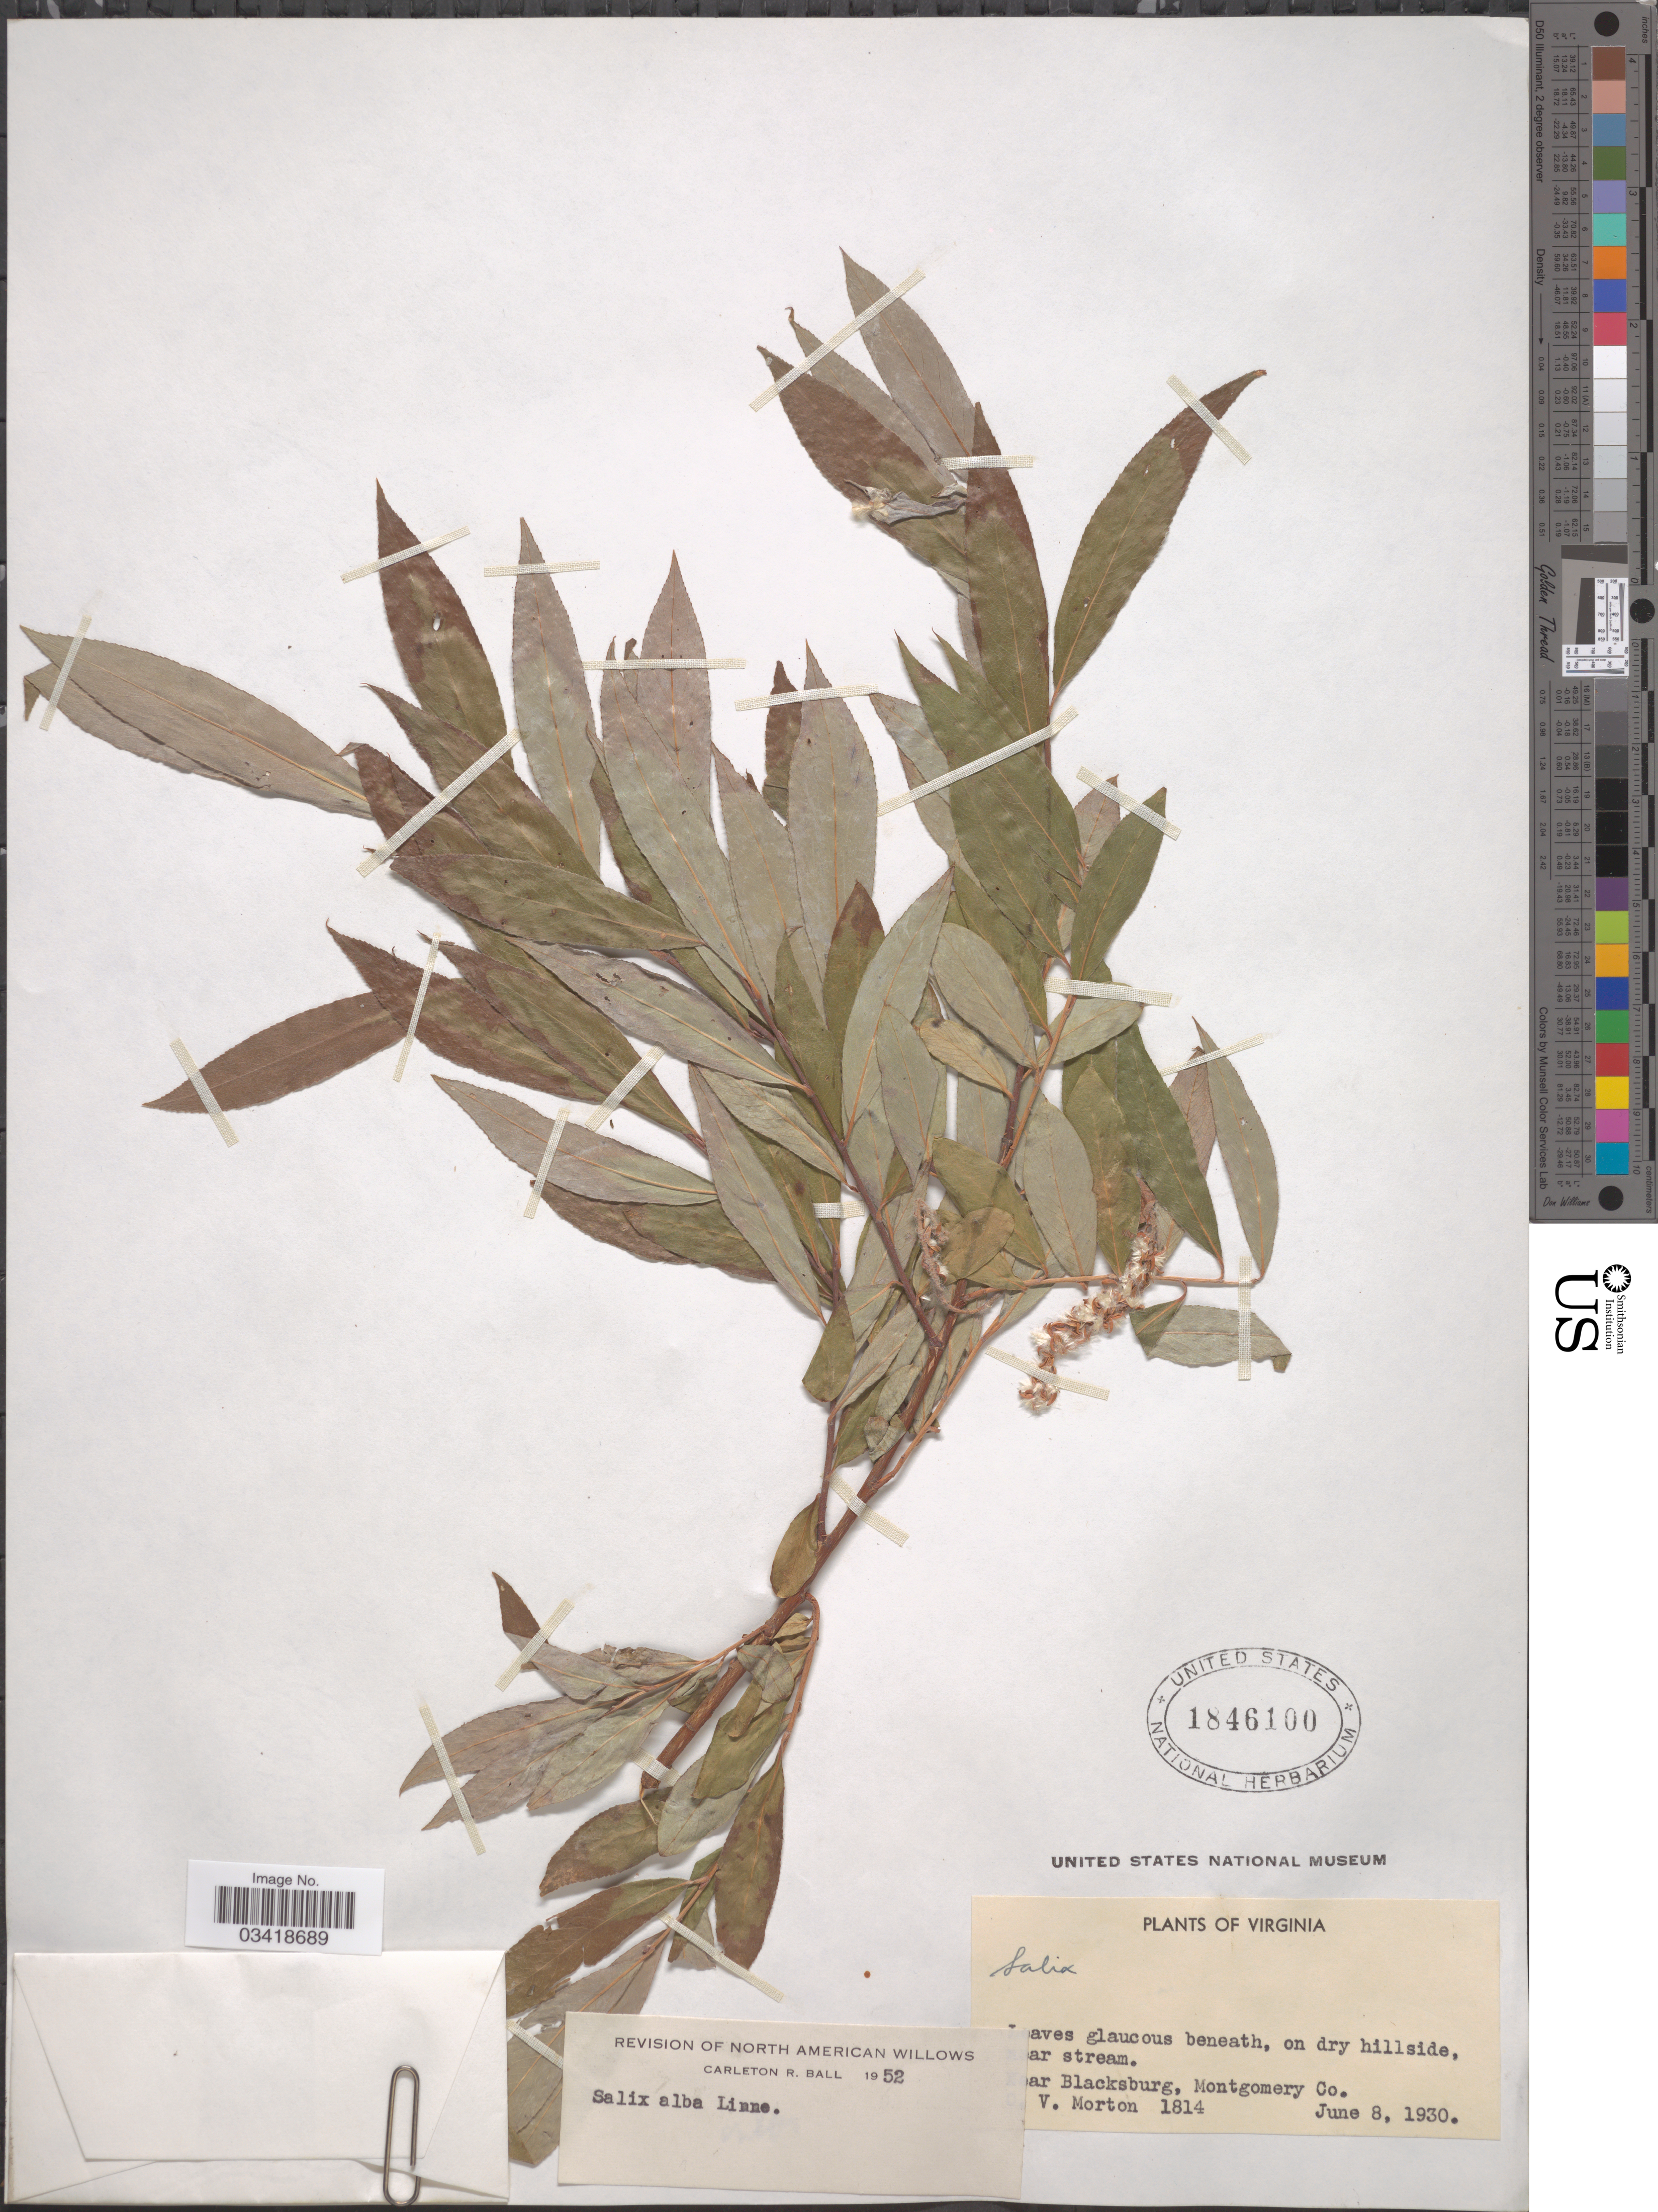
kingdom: Plantae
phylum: Tracheophyta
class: Magnoliopsida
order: Malpighiales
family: Salicaceae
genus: Salix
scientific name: Salix alba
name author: L.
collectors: C. V. Morton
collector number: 1814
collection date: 1930-06-08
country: United States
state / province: Virginia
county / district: Montgomery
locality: Near Blacksburg, Montgomery Co.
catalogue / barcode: US 1846100